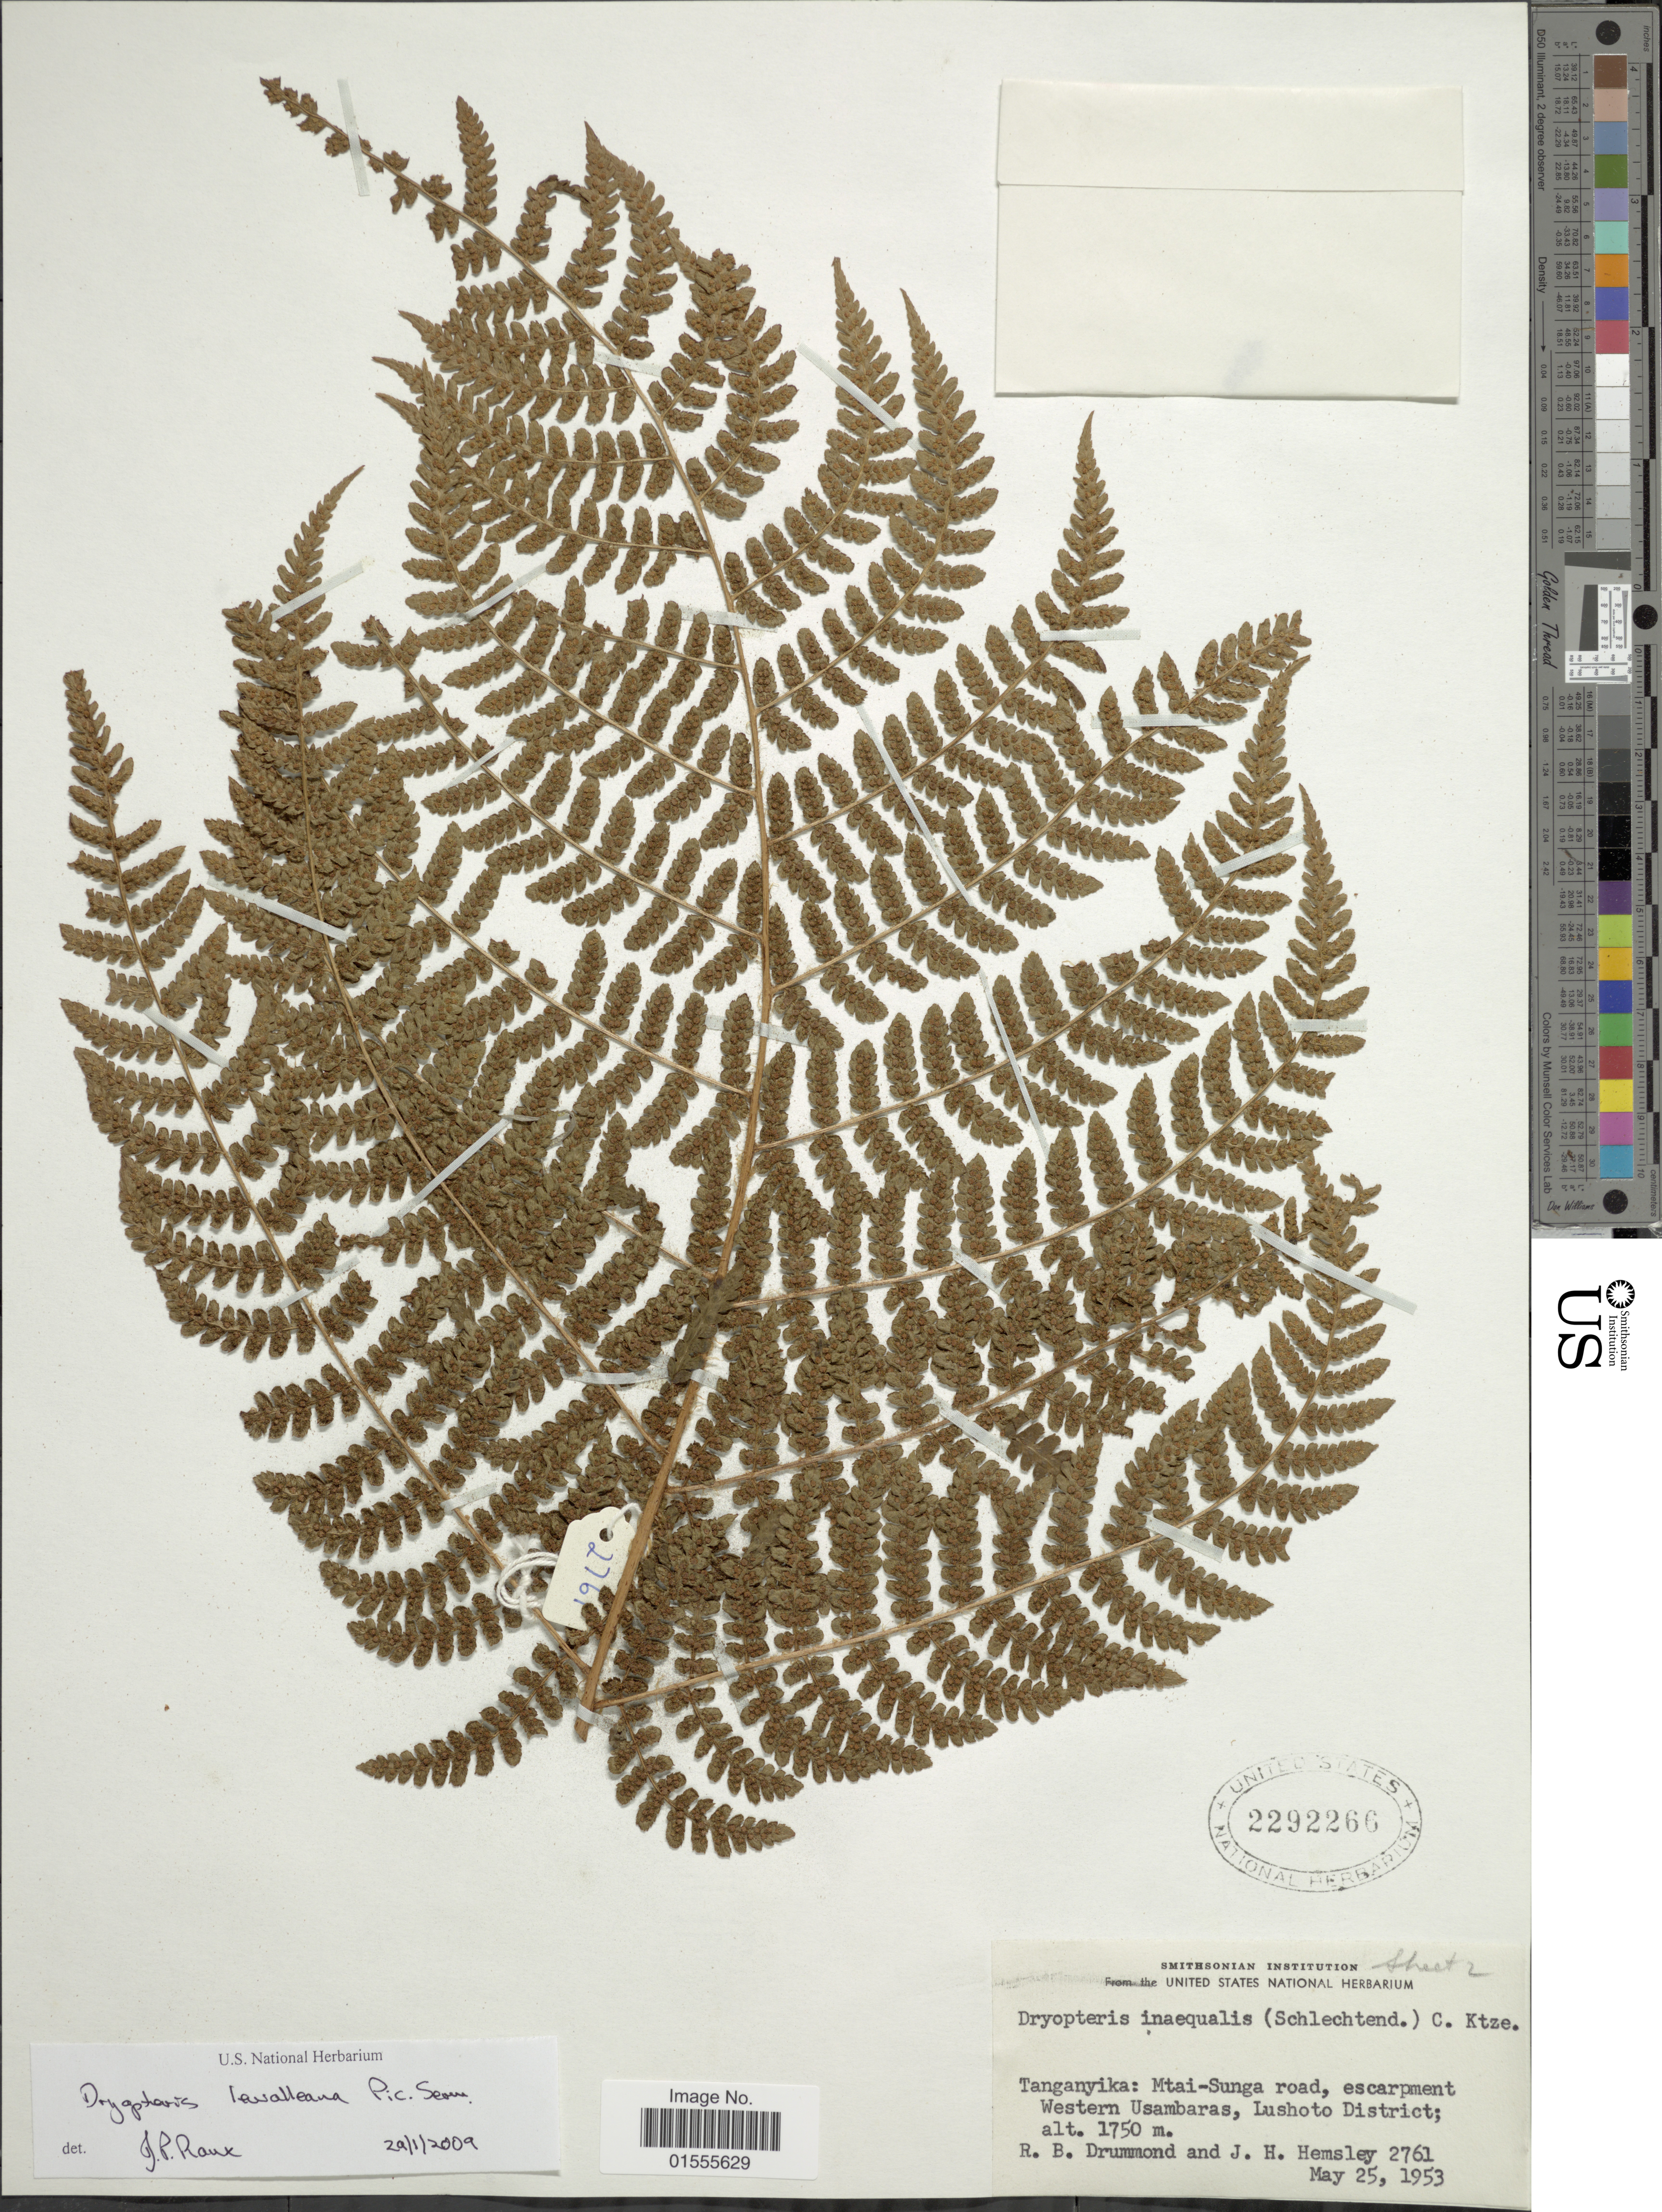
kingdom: Plantae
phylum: Tracheophyta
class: Polypodiopsida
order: Polypodiales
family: Dryopteridaceae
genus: Dryopteris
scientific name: Dryopteris lewalleana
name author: Pic. Serm.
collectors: R. Drummond & J. H. Hemsley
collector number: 2761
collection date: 1953-05-25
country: Tanzania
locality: Tanganyika: Mtai-Sungai road, escarpment Western Usambaras, Lushoto District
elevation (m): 1750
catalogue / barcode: US 2292266